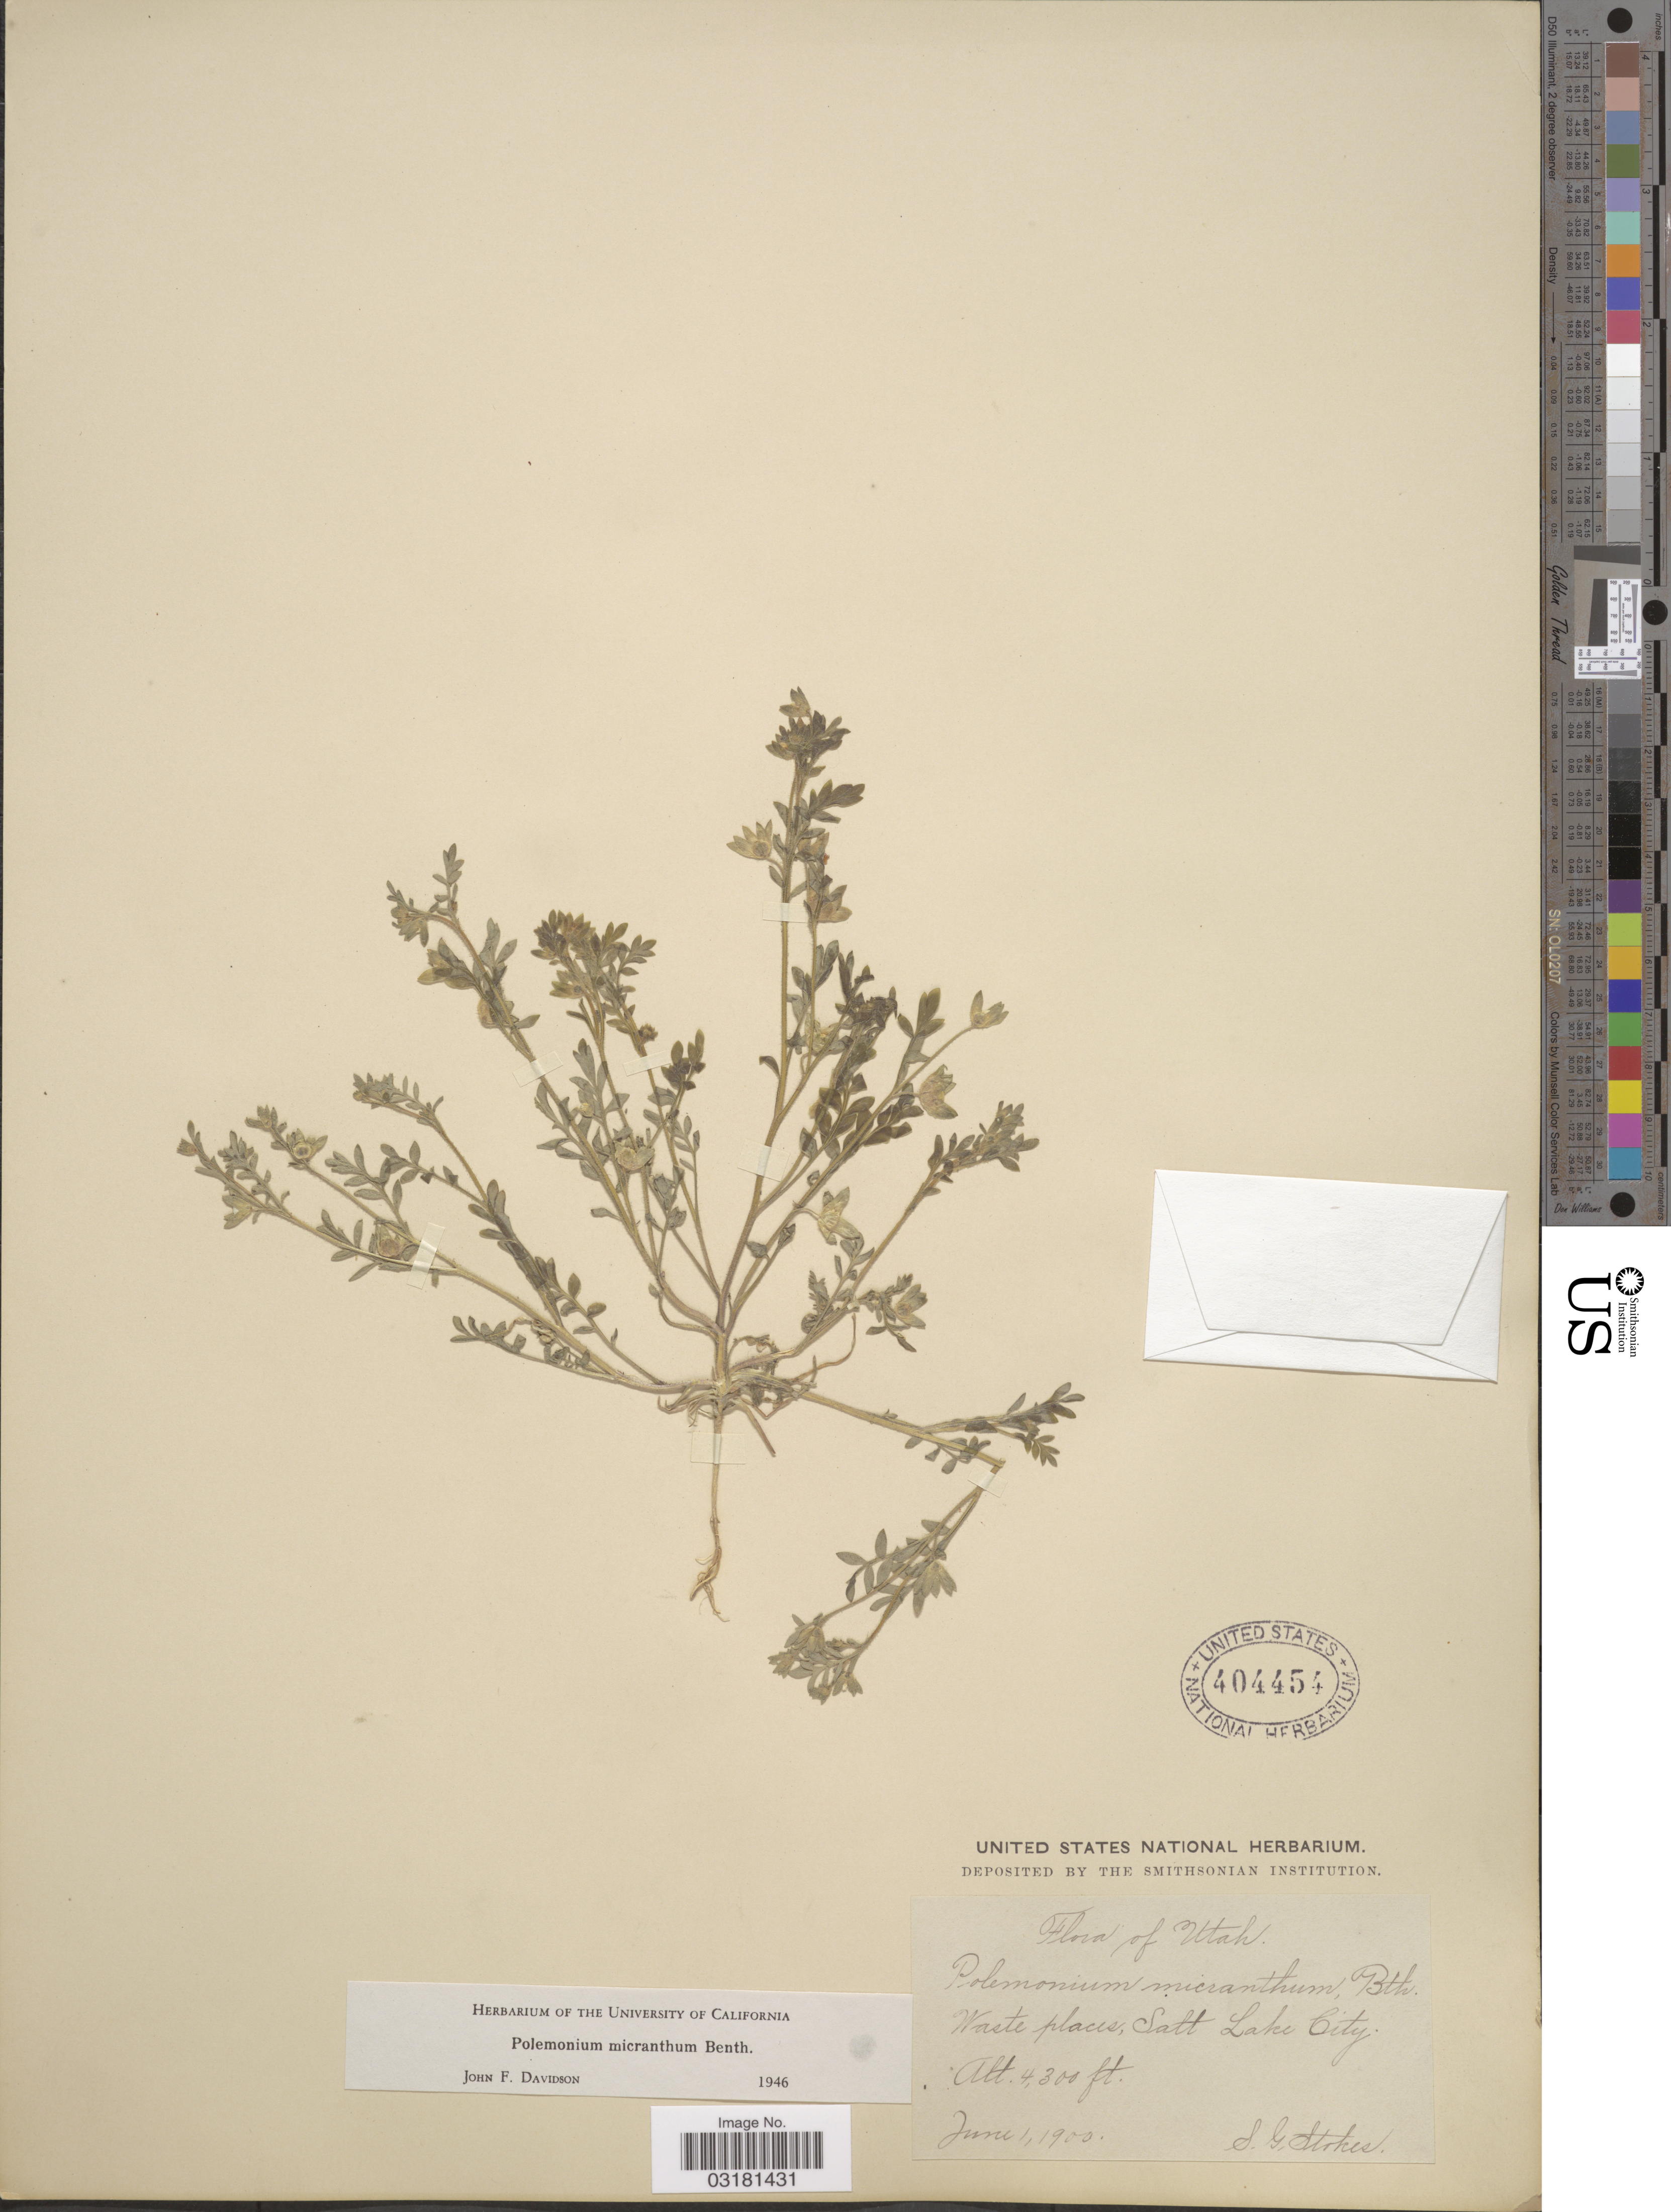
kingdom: Plantae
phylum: Tracheophyta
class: Magnoliopsida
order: Ericales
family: Polemoniaceae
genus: Polemonium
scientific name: Polemonium micranthum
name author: Benth.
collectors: S. G. Stokes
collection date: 1900-06-01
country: United States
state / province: Utah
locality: Salt Lake City.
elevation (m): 1311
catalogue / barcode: US 404454